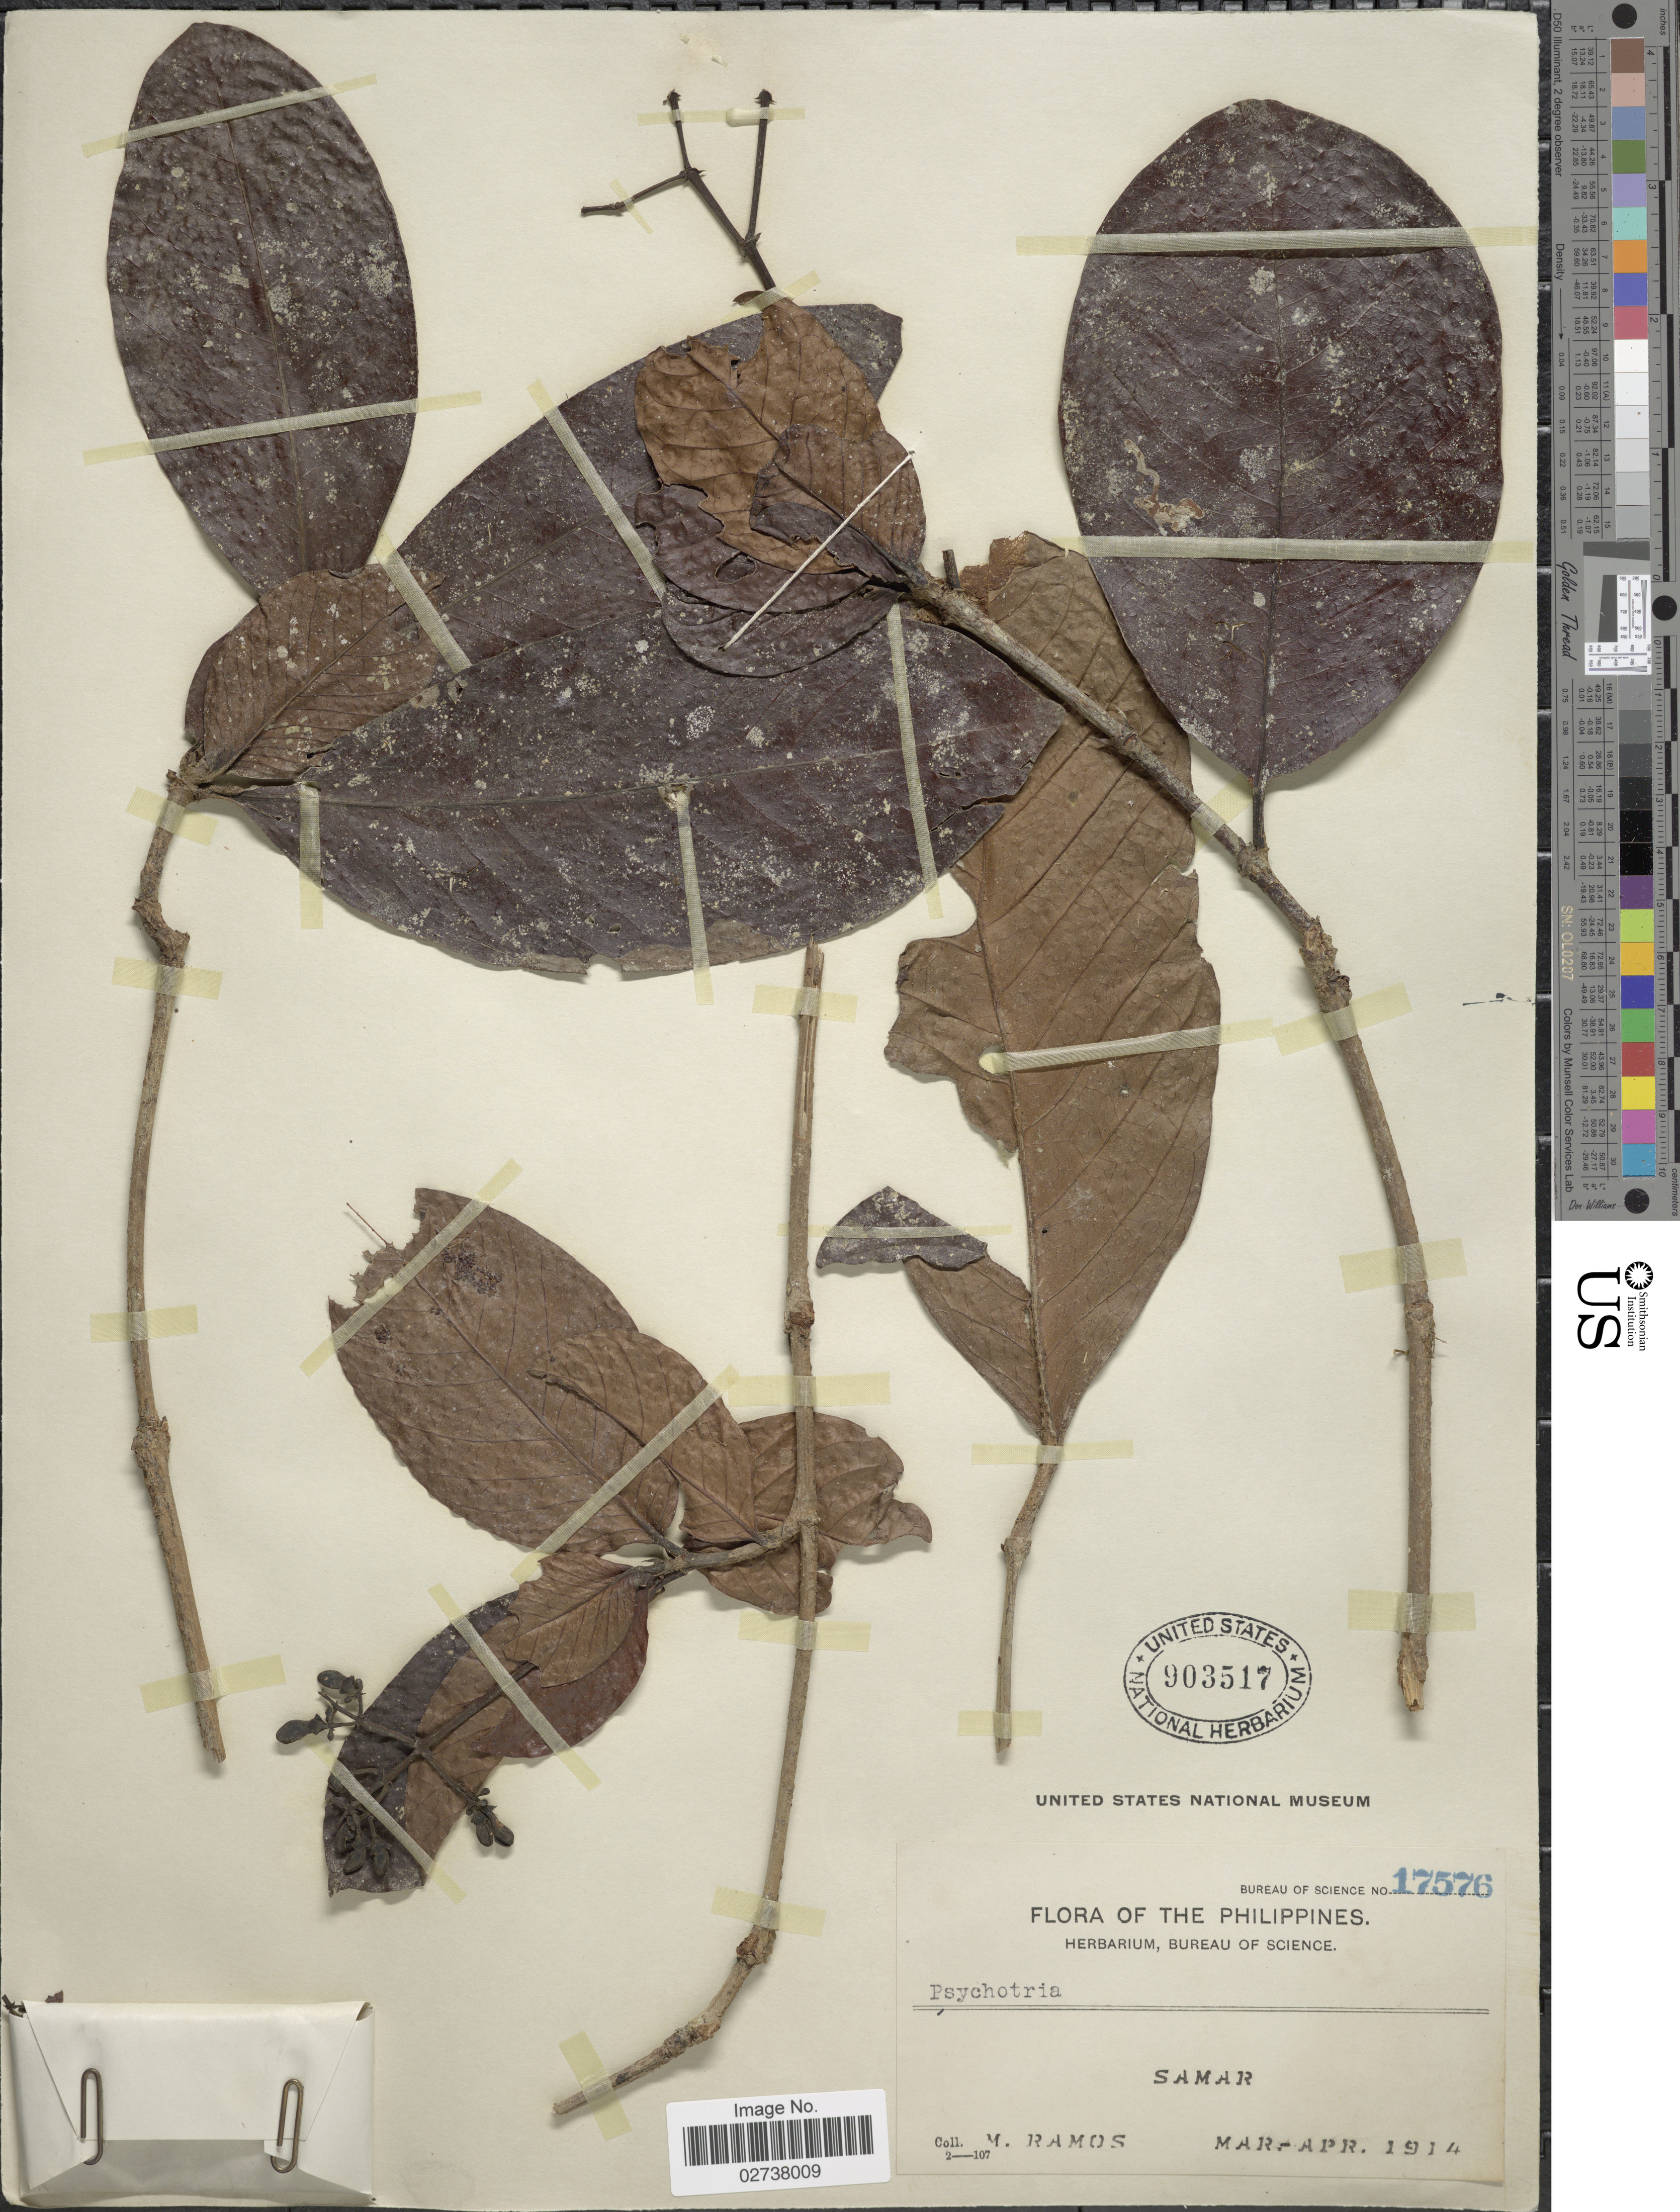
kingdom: Plantae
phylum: Tracheophyta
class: Magnoliopsida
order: Gentianales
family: Rubiaceae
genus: Psychotria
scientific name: Psychotria sp.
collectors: M. Ramos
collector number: Bureau of Science 17576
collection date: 1914-03/1914-04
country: Philippines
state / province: Eastern Visayas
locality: Samar.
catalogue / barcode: US 903517